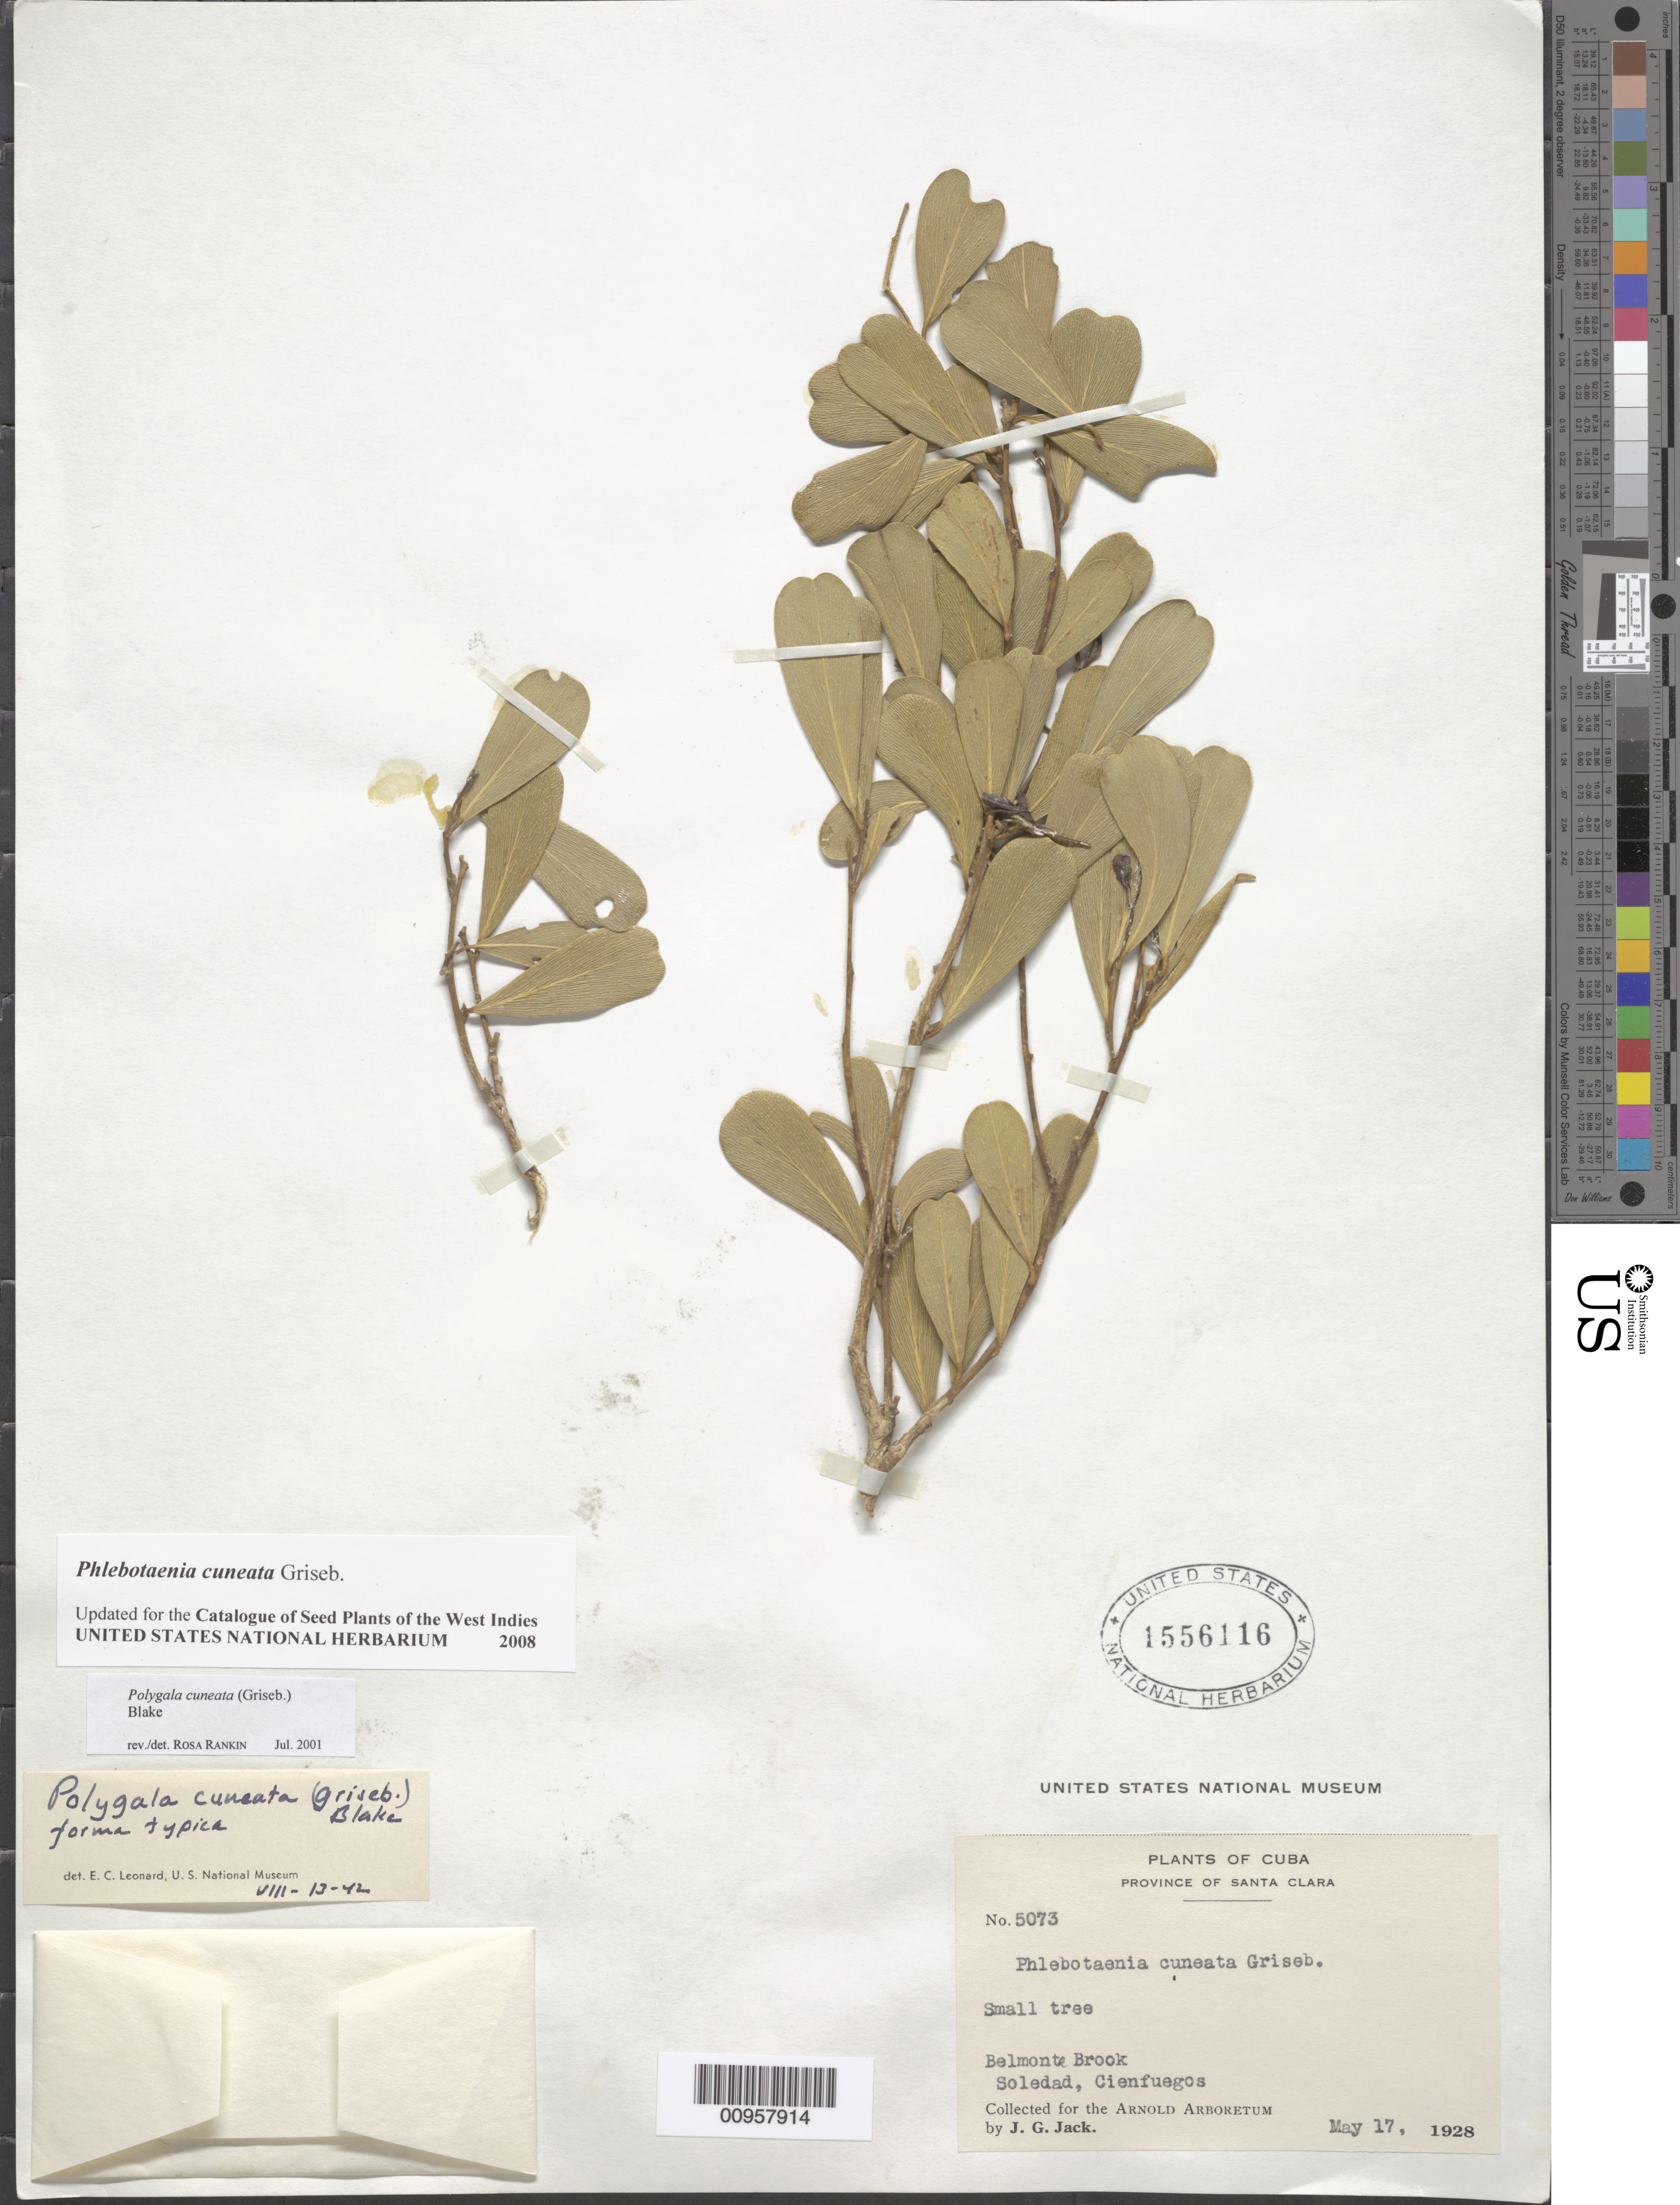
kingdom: Plantae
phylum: Tracheophyta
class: Magnoliopsida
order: Fabales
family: Polygalaceae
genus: Phlebotaenia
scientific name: Phlebotaenia cuneata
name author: Griseb.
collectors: J. G. Jack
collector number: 5073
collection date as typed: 17 May 1928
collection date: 1928-05-17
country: Cuba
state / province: Cienfuegos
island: Cuba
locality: Belmont Brook, Soledad, Ceinfuegos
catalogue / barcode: US 1556116